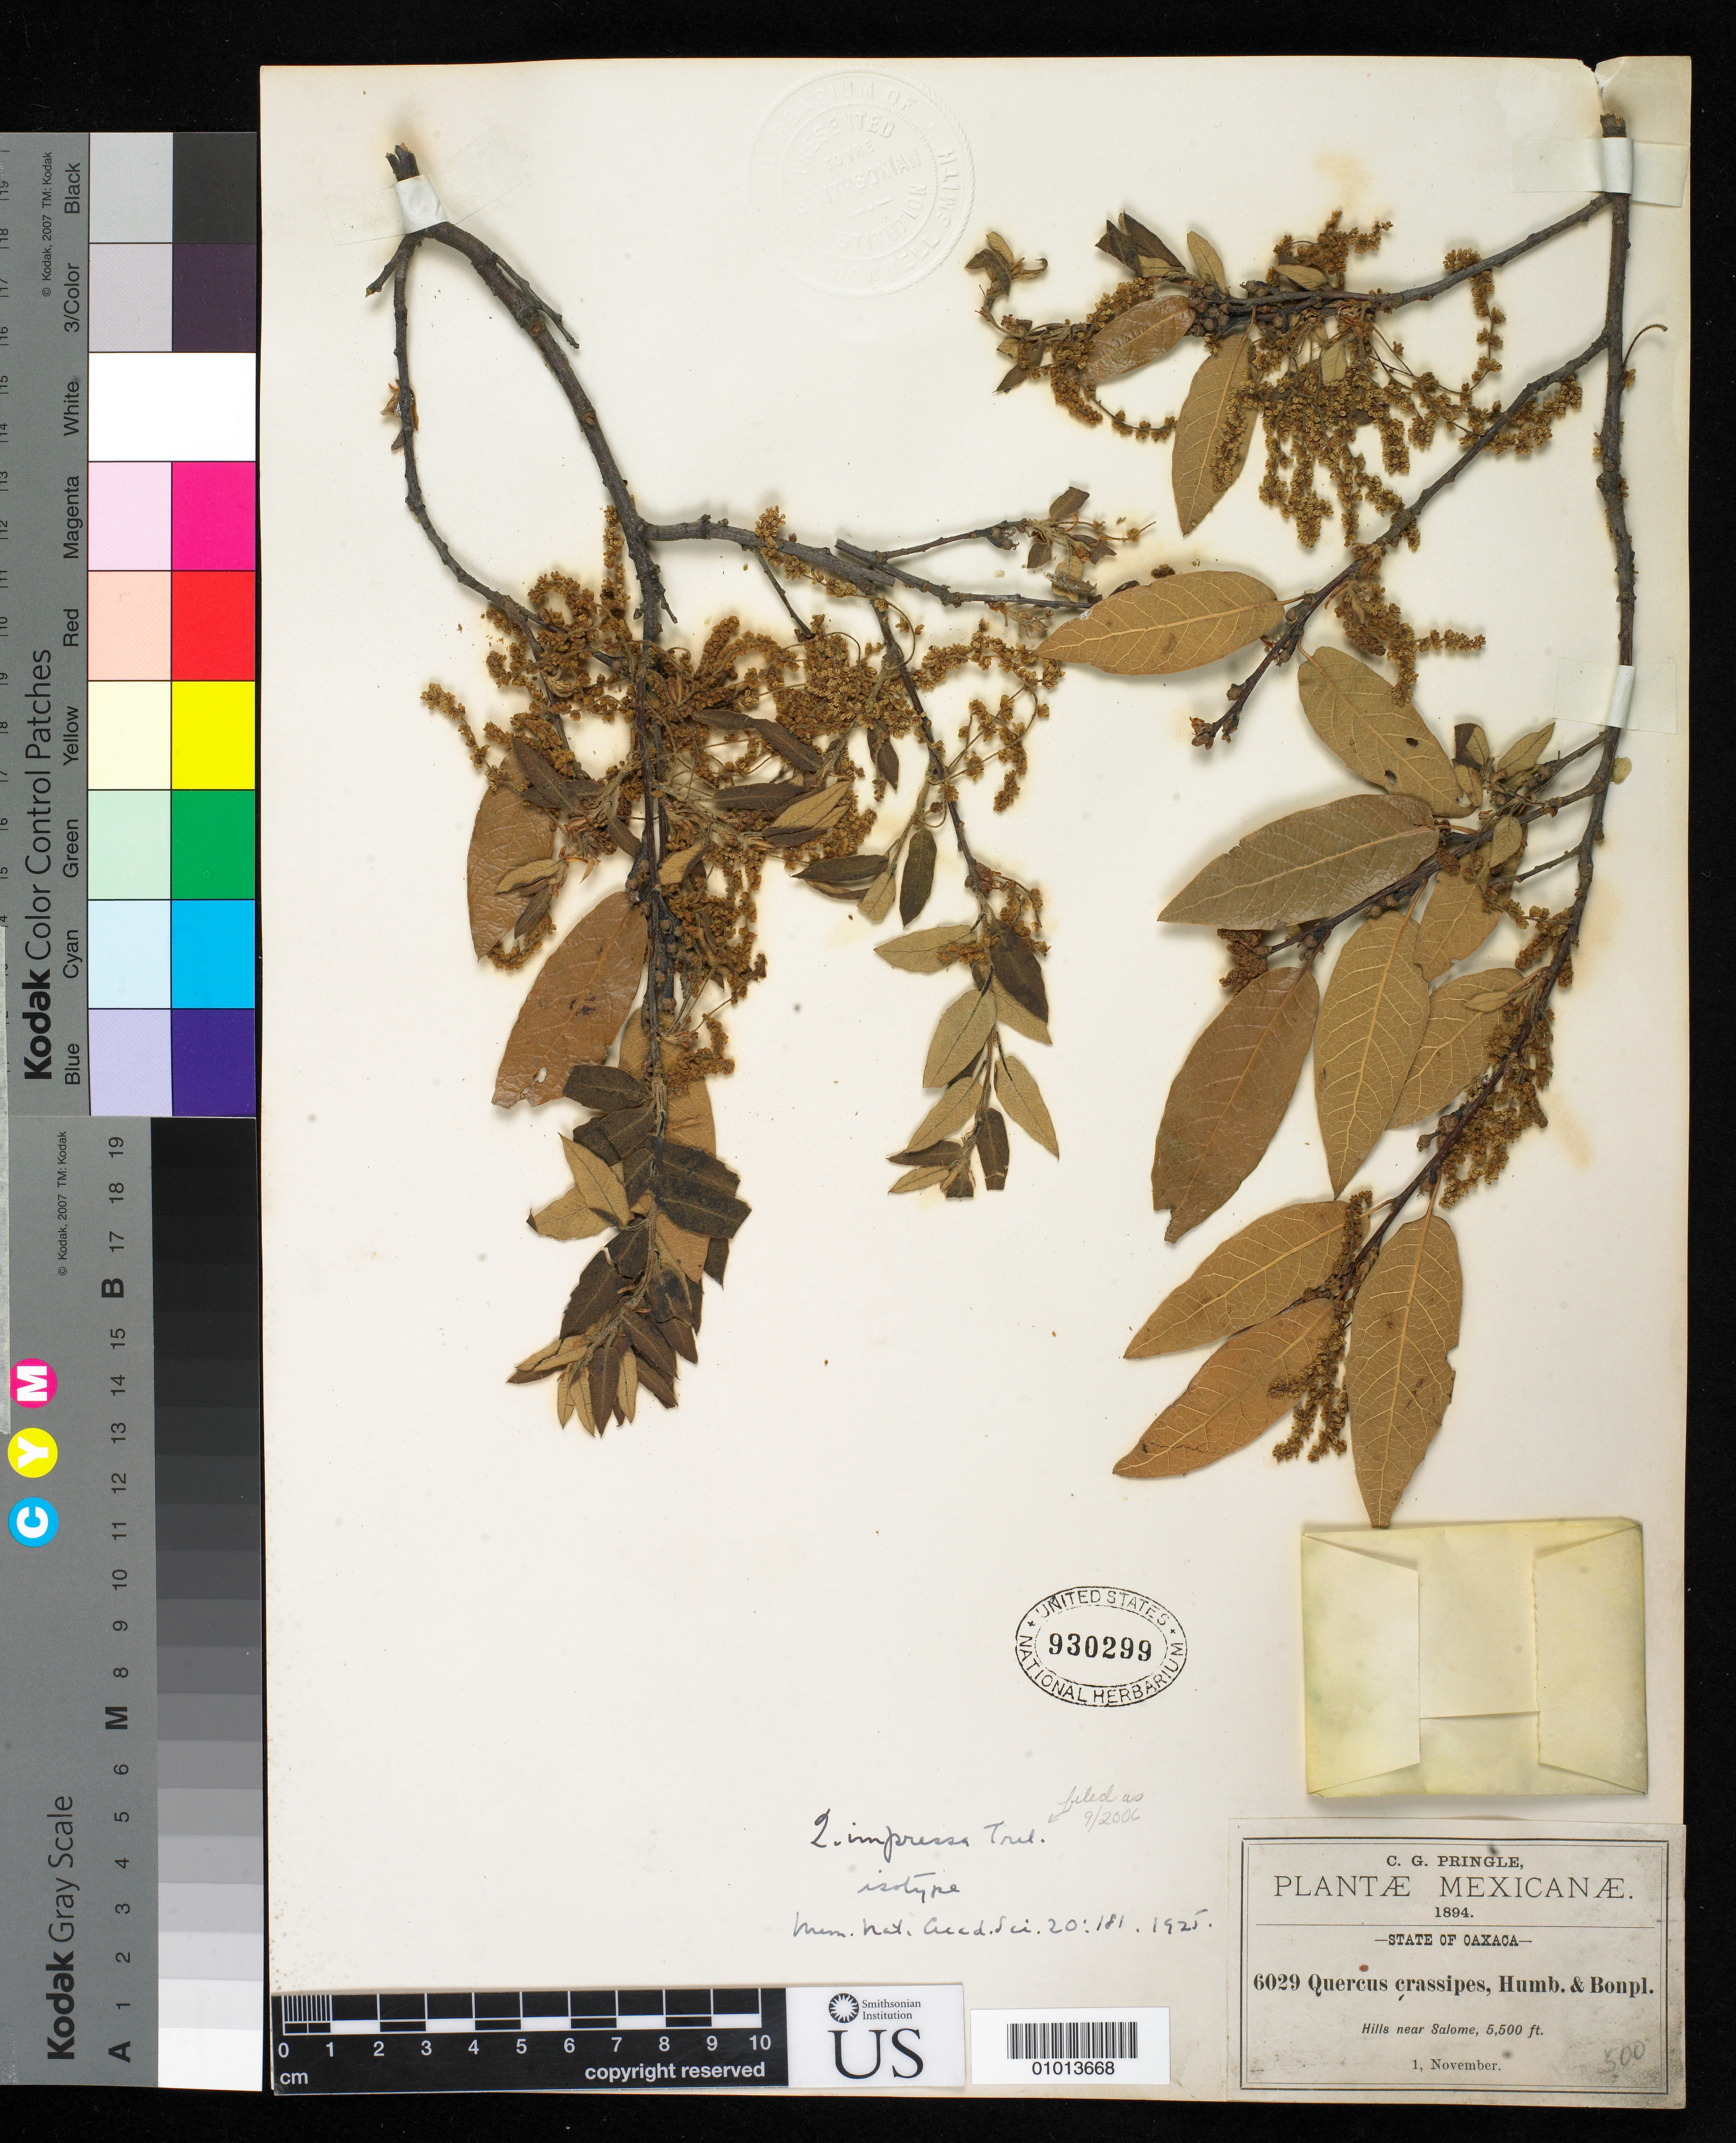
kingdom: Plantae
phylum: Tracheophyta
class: Magnoliopsida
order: Fagales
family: Fagaceae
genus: Quercus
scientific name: Quercus impressa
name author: Trel.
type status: Isotype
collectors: C. G. Pringle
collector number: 6029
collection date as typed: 01 Nov 1894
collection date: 1894-11-01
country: Mexico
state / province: Oaxaca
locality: Hills near Salome.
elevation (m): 1676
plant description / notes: Specimen ex John Donnell Smith herbarium.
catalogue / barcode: US 930299